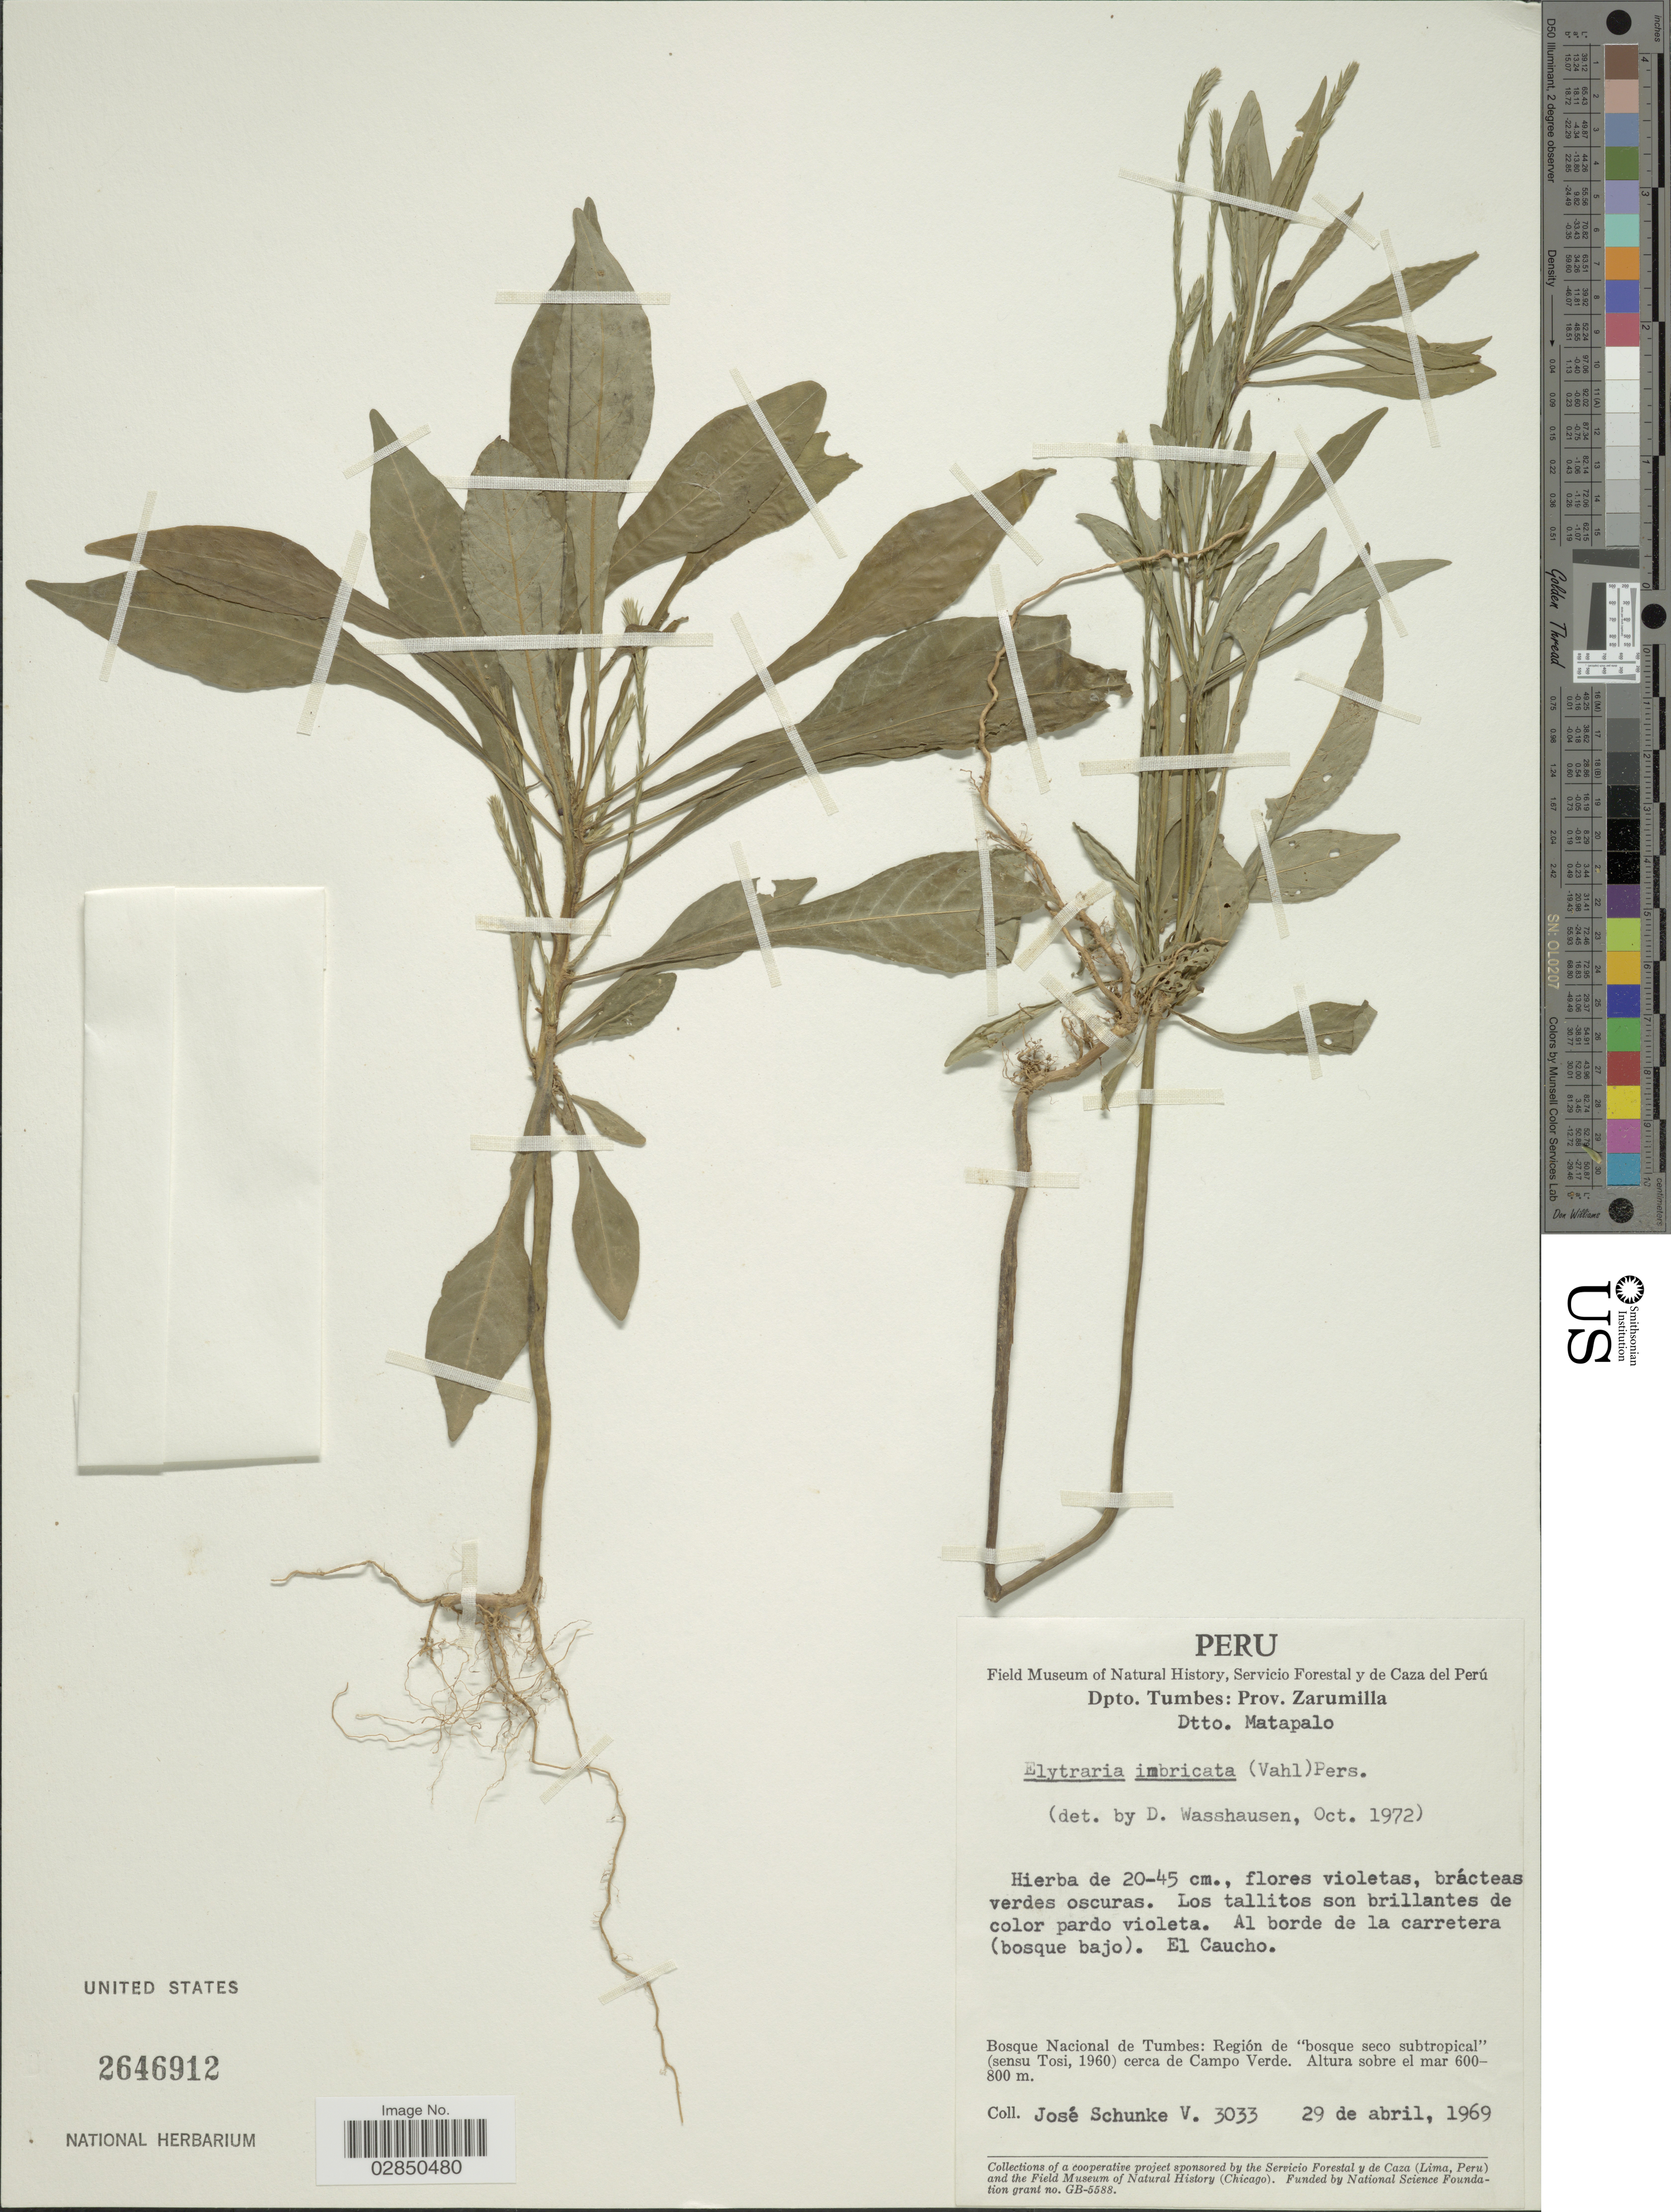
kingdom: Plantae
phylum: Tracheophyta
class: Magnoliopsida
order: Lamiales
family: Acanthaceae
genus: Elytraria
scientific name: Elytraria imbricata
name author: (Vahl) Pers.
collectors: J. Schunke Vigo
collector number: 3033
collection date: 1969-04-29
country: Peru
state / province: Tumbes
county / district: Zarumilla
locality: Dpto. Tumbes: Prov. Zarumilla. Dtto. de Matapalo. Al borde de la carretera (bosque bajo). El Caucho. Bosque Nacional de Tumbes: Región de "bosque seco subtropical" cerca de Campo Verde.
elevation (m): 600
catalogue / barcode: US 2646912